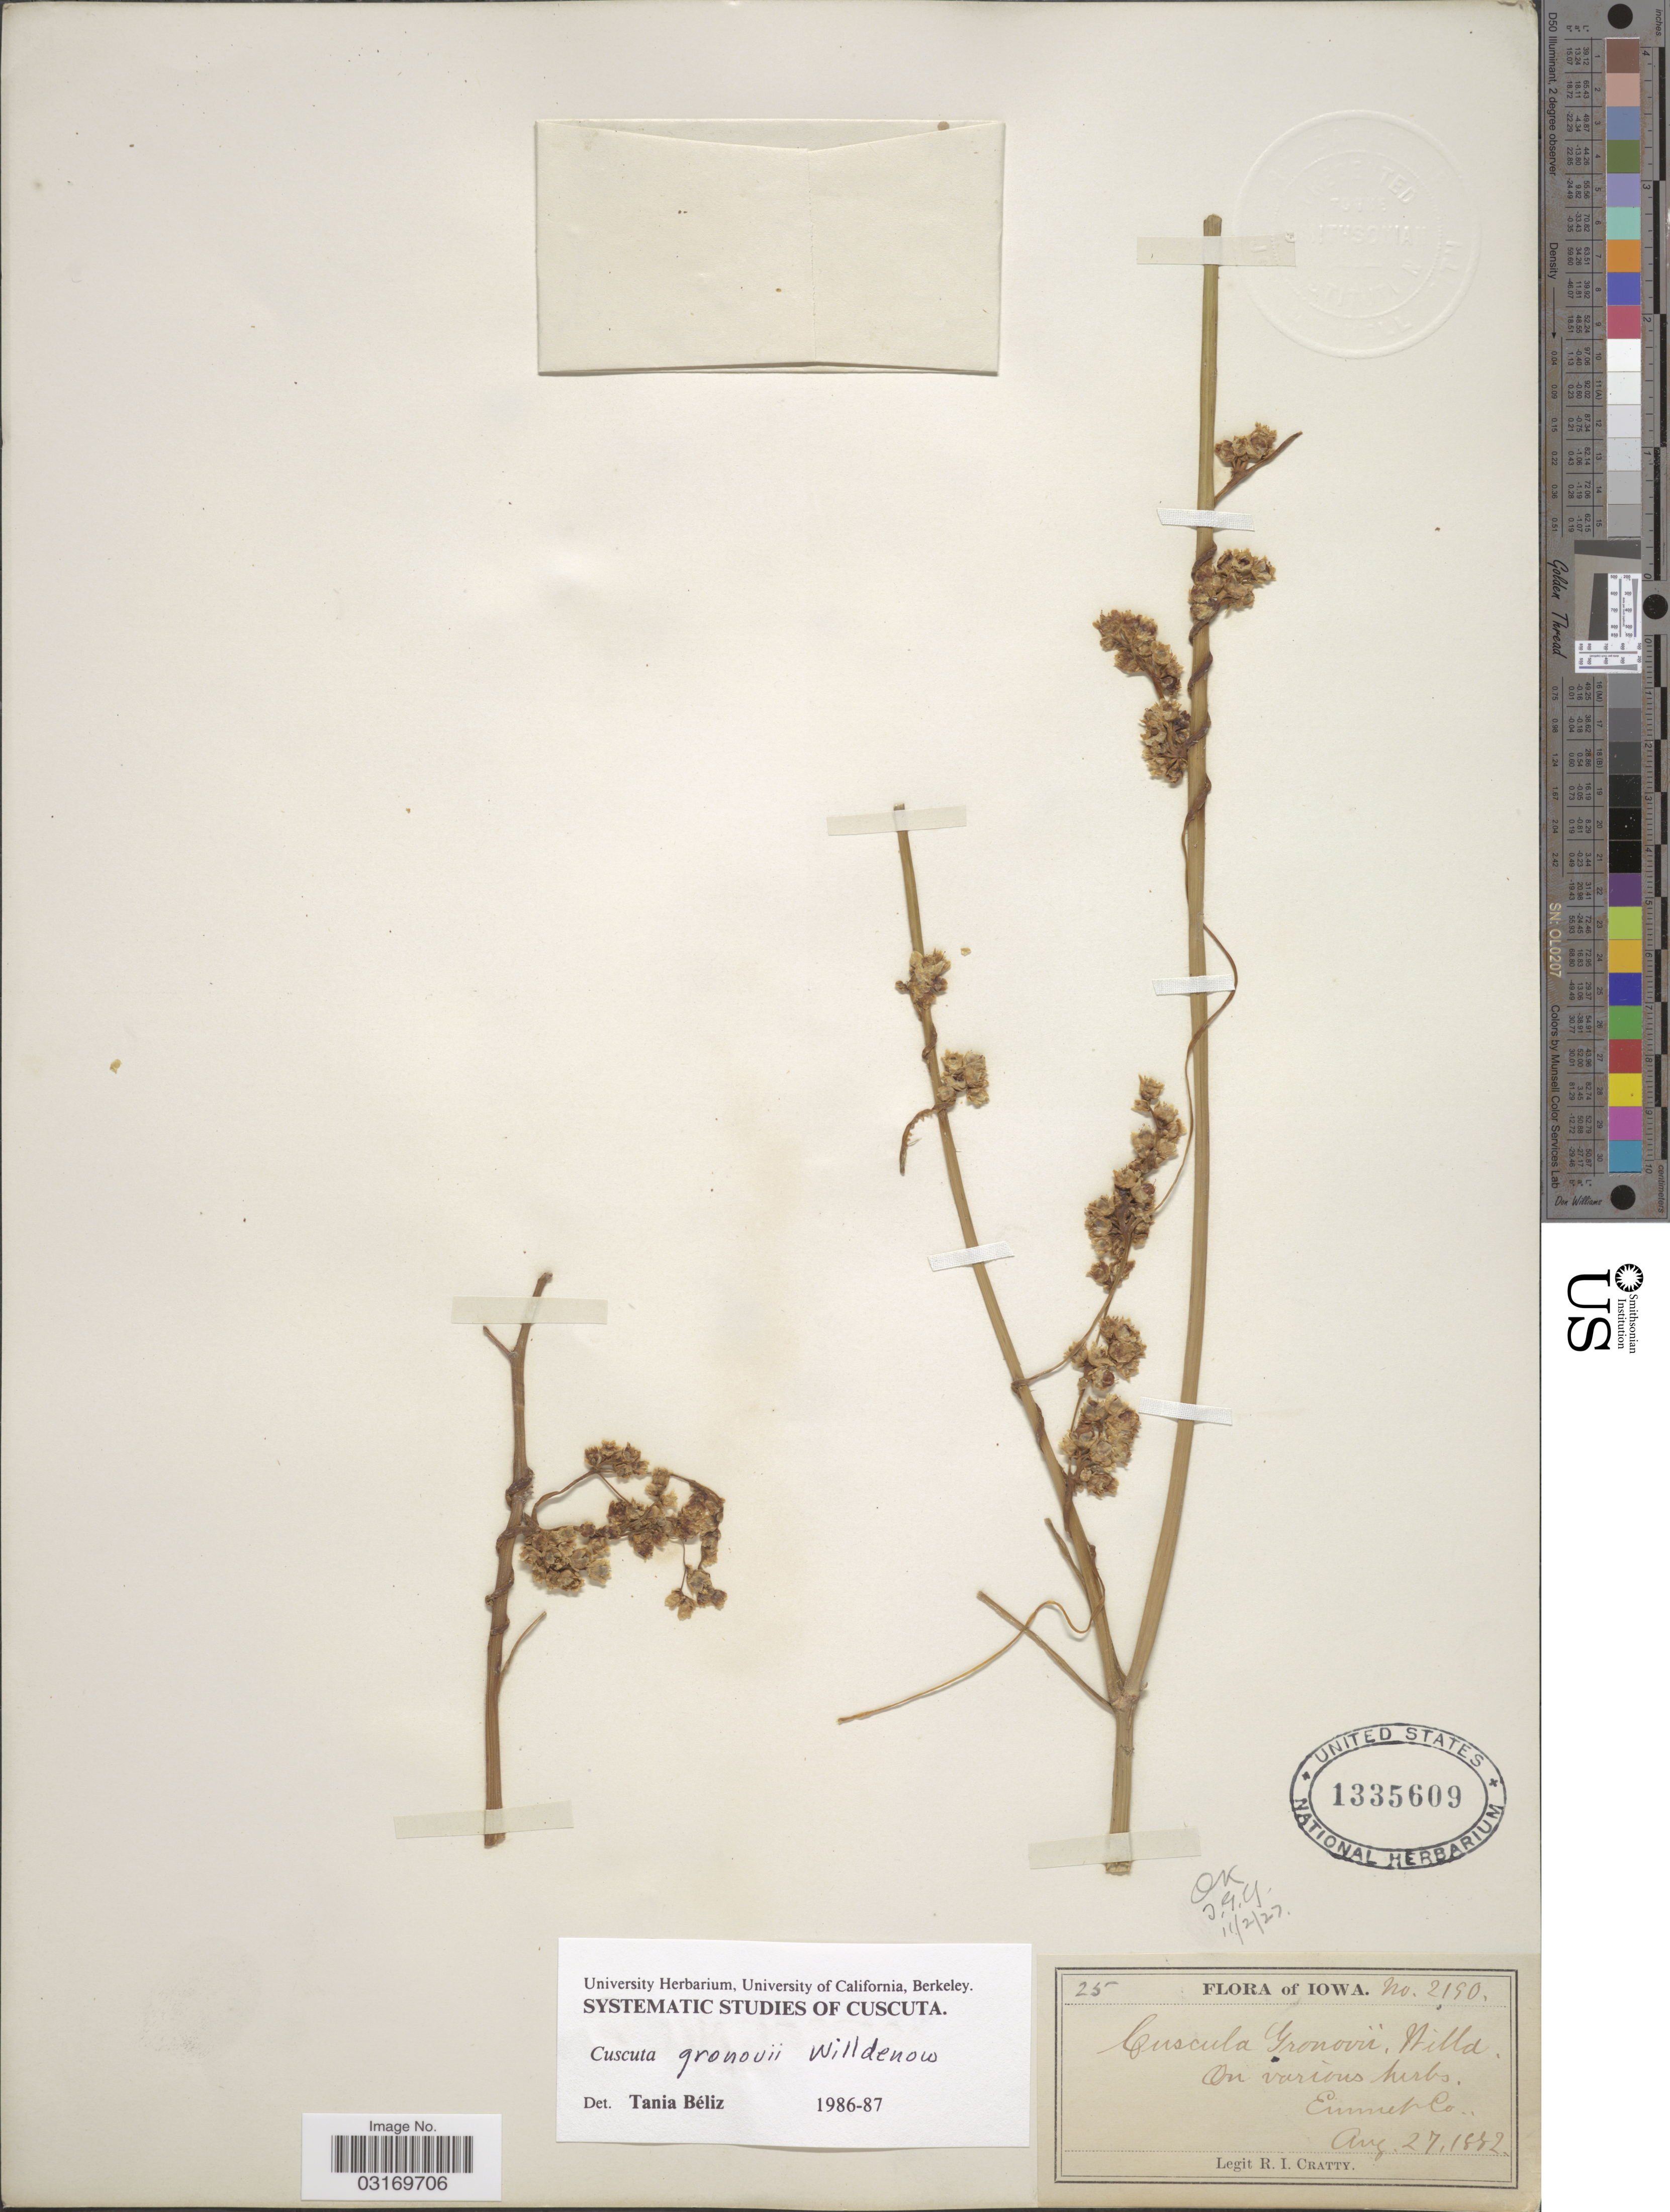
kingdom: Plantae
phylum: Tracheophyta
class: Magnoliopsida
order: Solanales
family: Convolvulaceae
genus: Cuscuta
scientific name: Cuscuta gronovii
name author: Willd. ex Schult.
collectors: R. Cratty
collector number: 2190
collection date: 1882-08-27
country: United States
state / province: Iowa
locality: Emmet Co.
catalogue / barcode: US 1335609